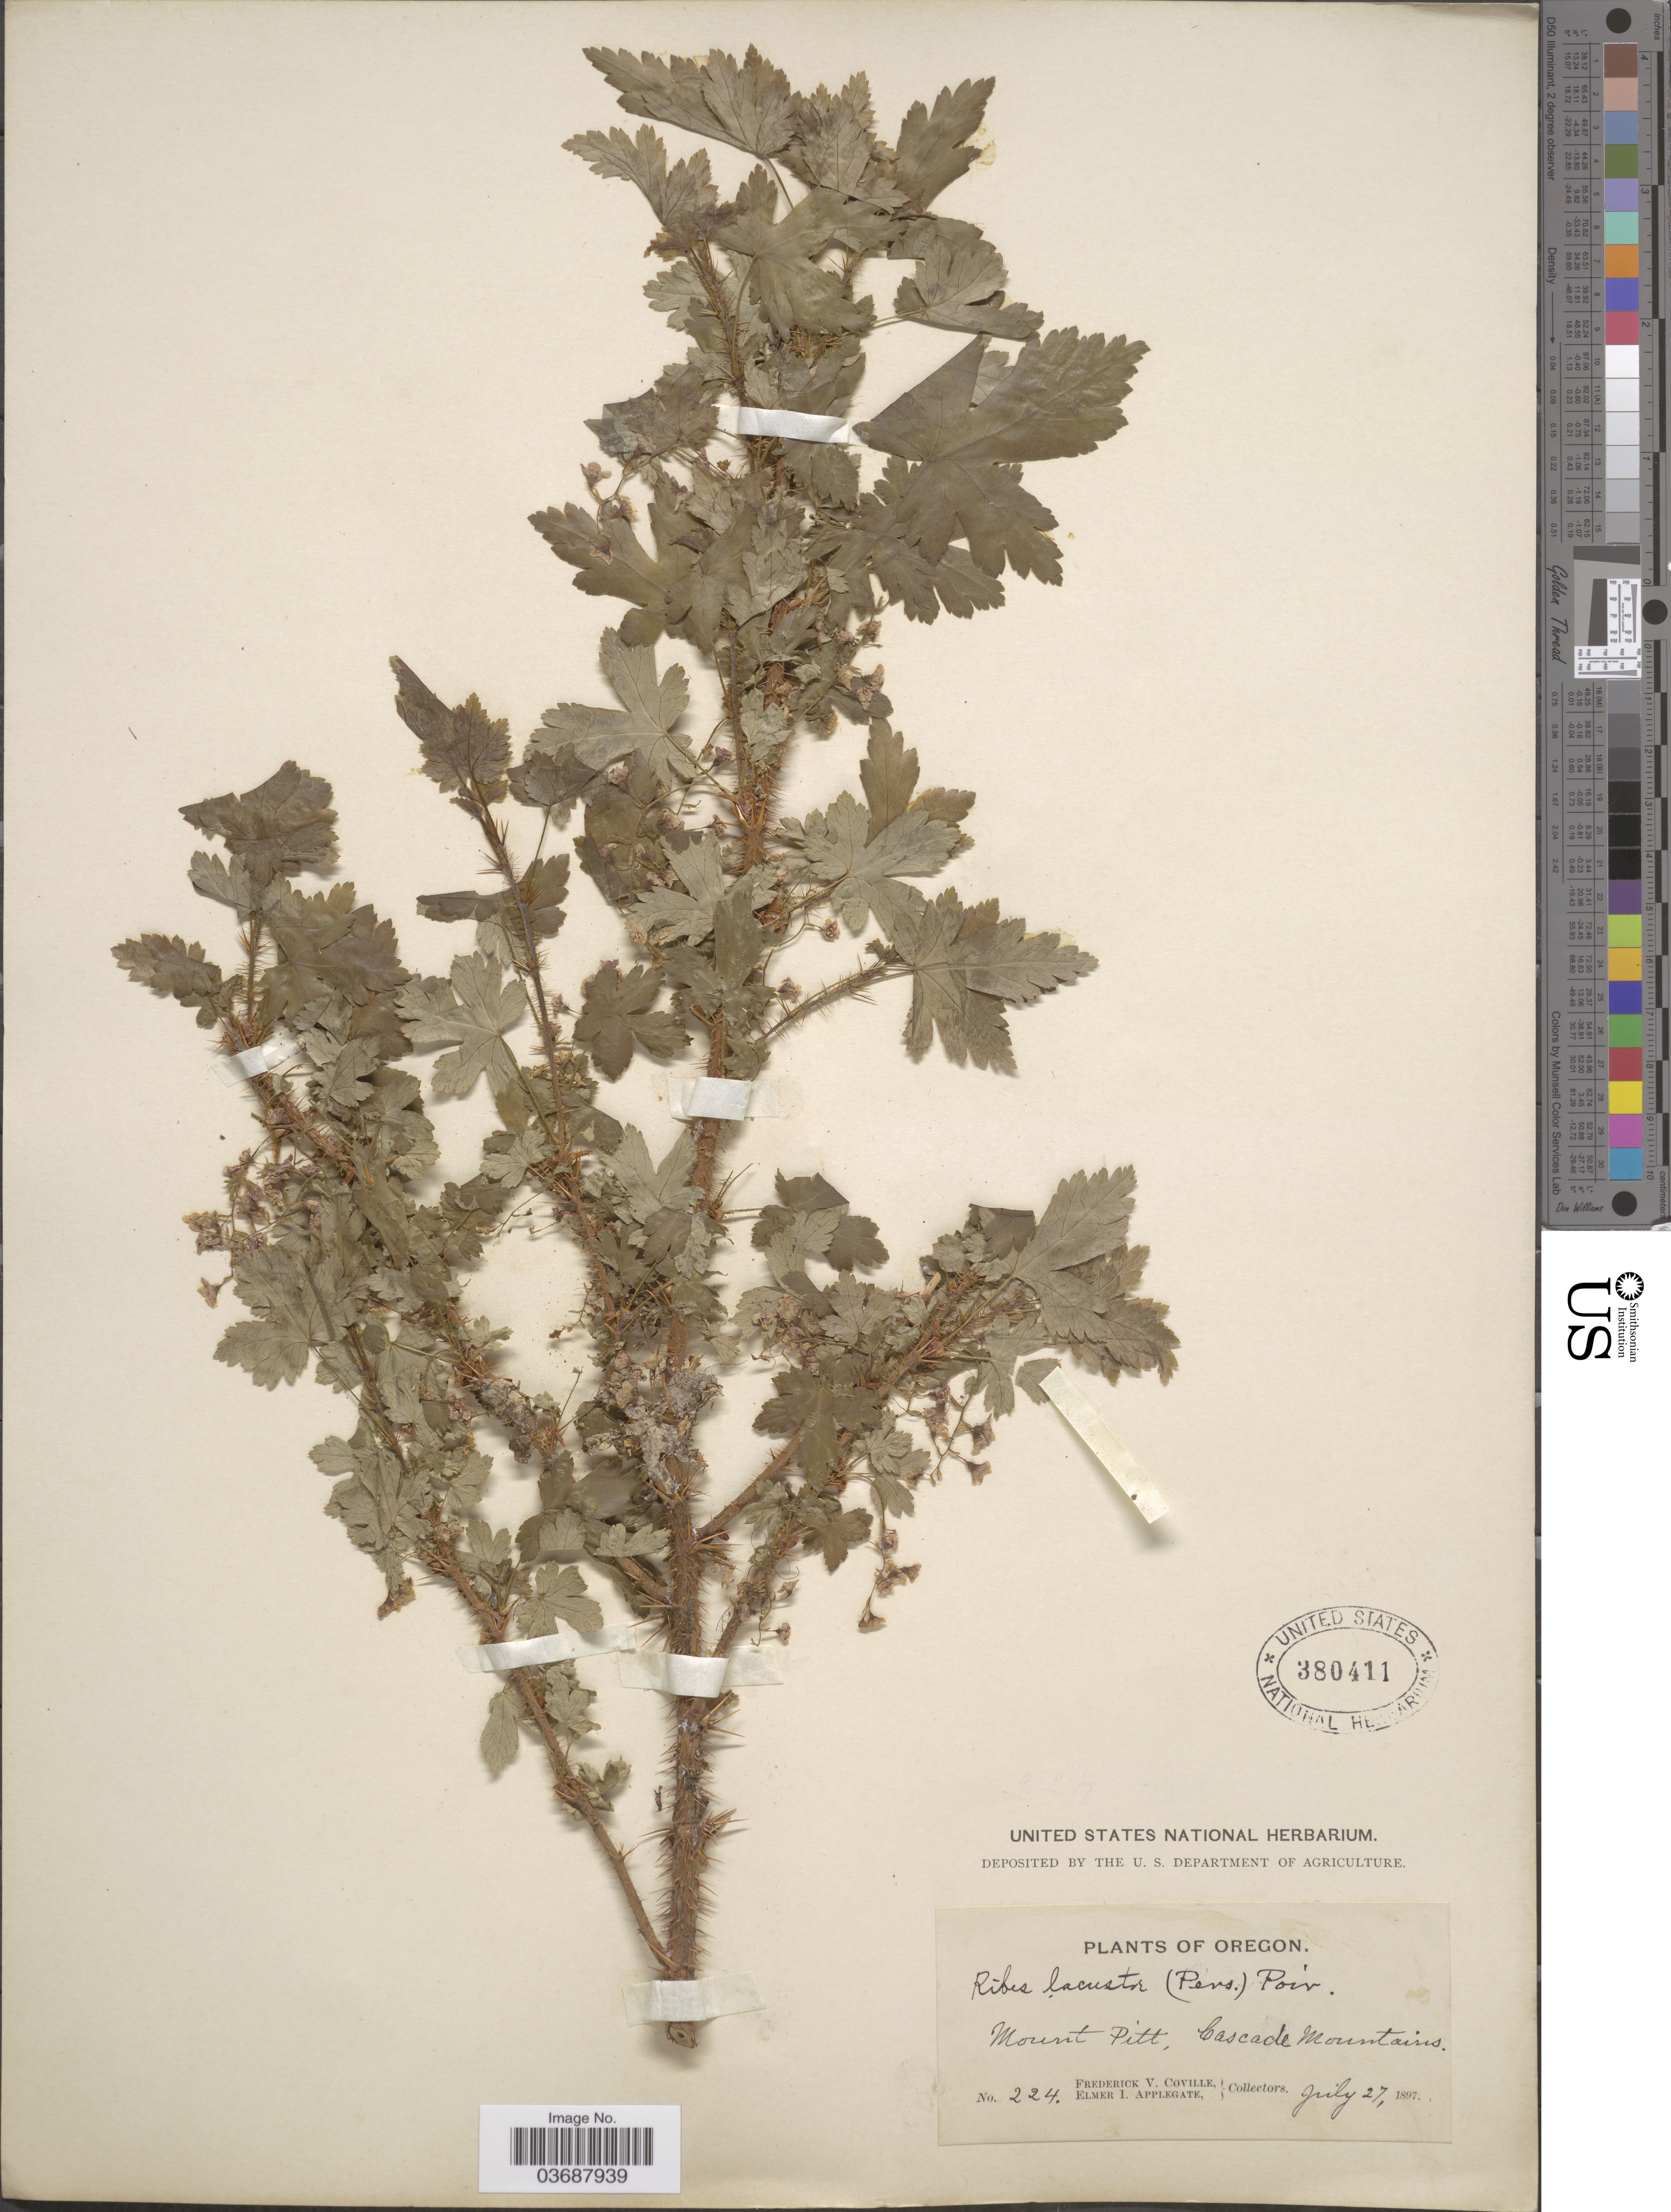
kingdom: Plantae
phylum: Tracheophyta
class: Magnoliopsida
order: Saxifragales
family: Grossulariaceae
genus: Ribes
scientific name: Ribes lacustre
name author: (Pers.) Poir.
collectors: F. V. Coville & E. I. Applegate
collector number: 224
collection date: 1897-07-27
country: United States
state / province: Oregon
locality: Mount Pitt, Cascade Mountains.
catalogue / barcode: US 380411